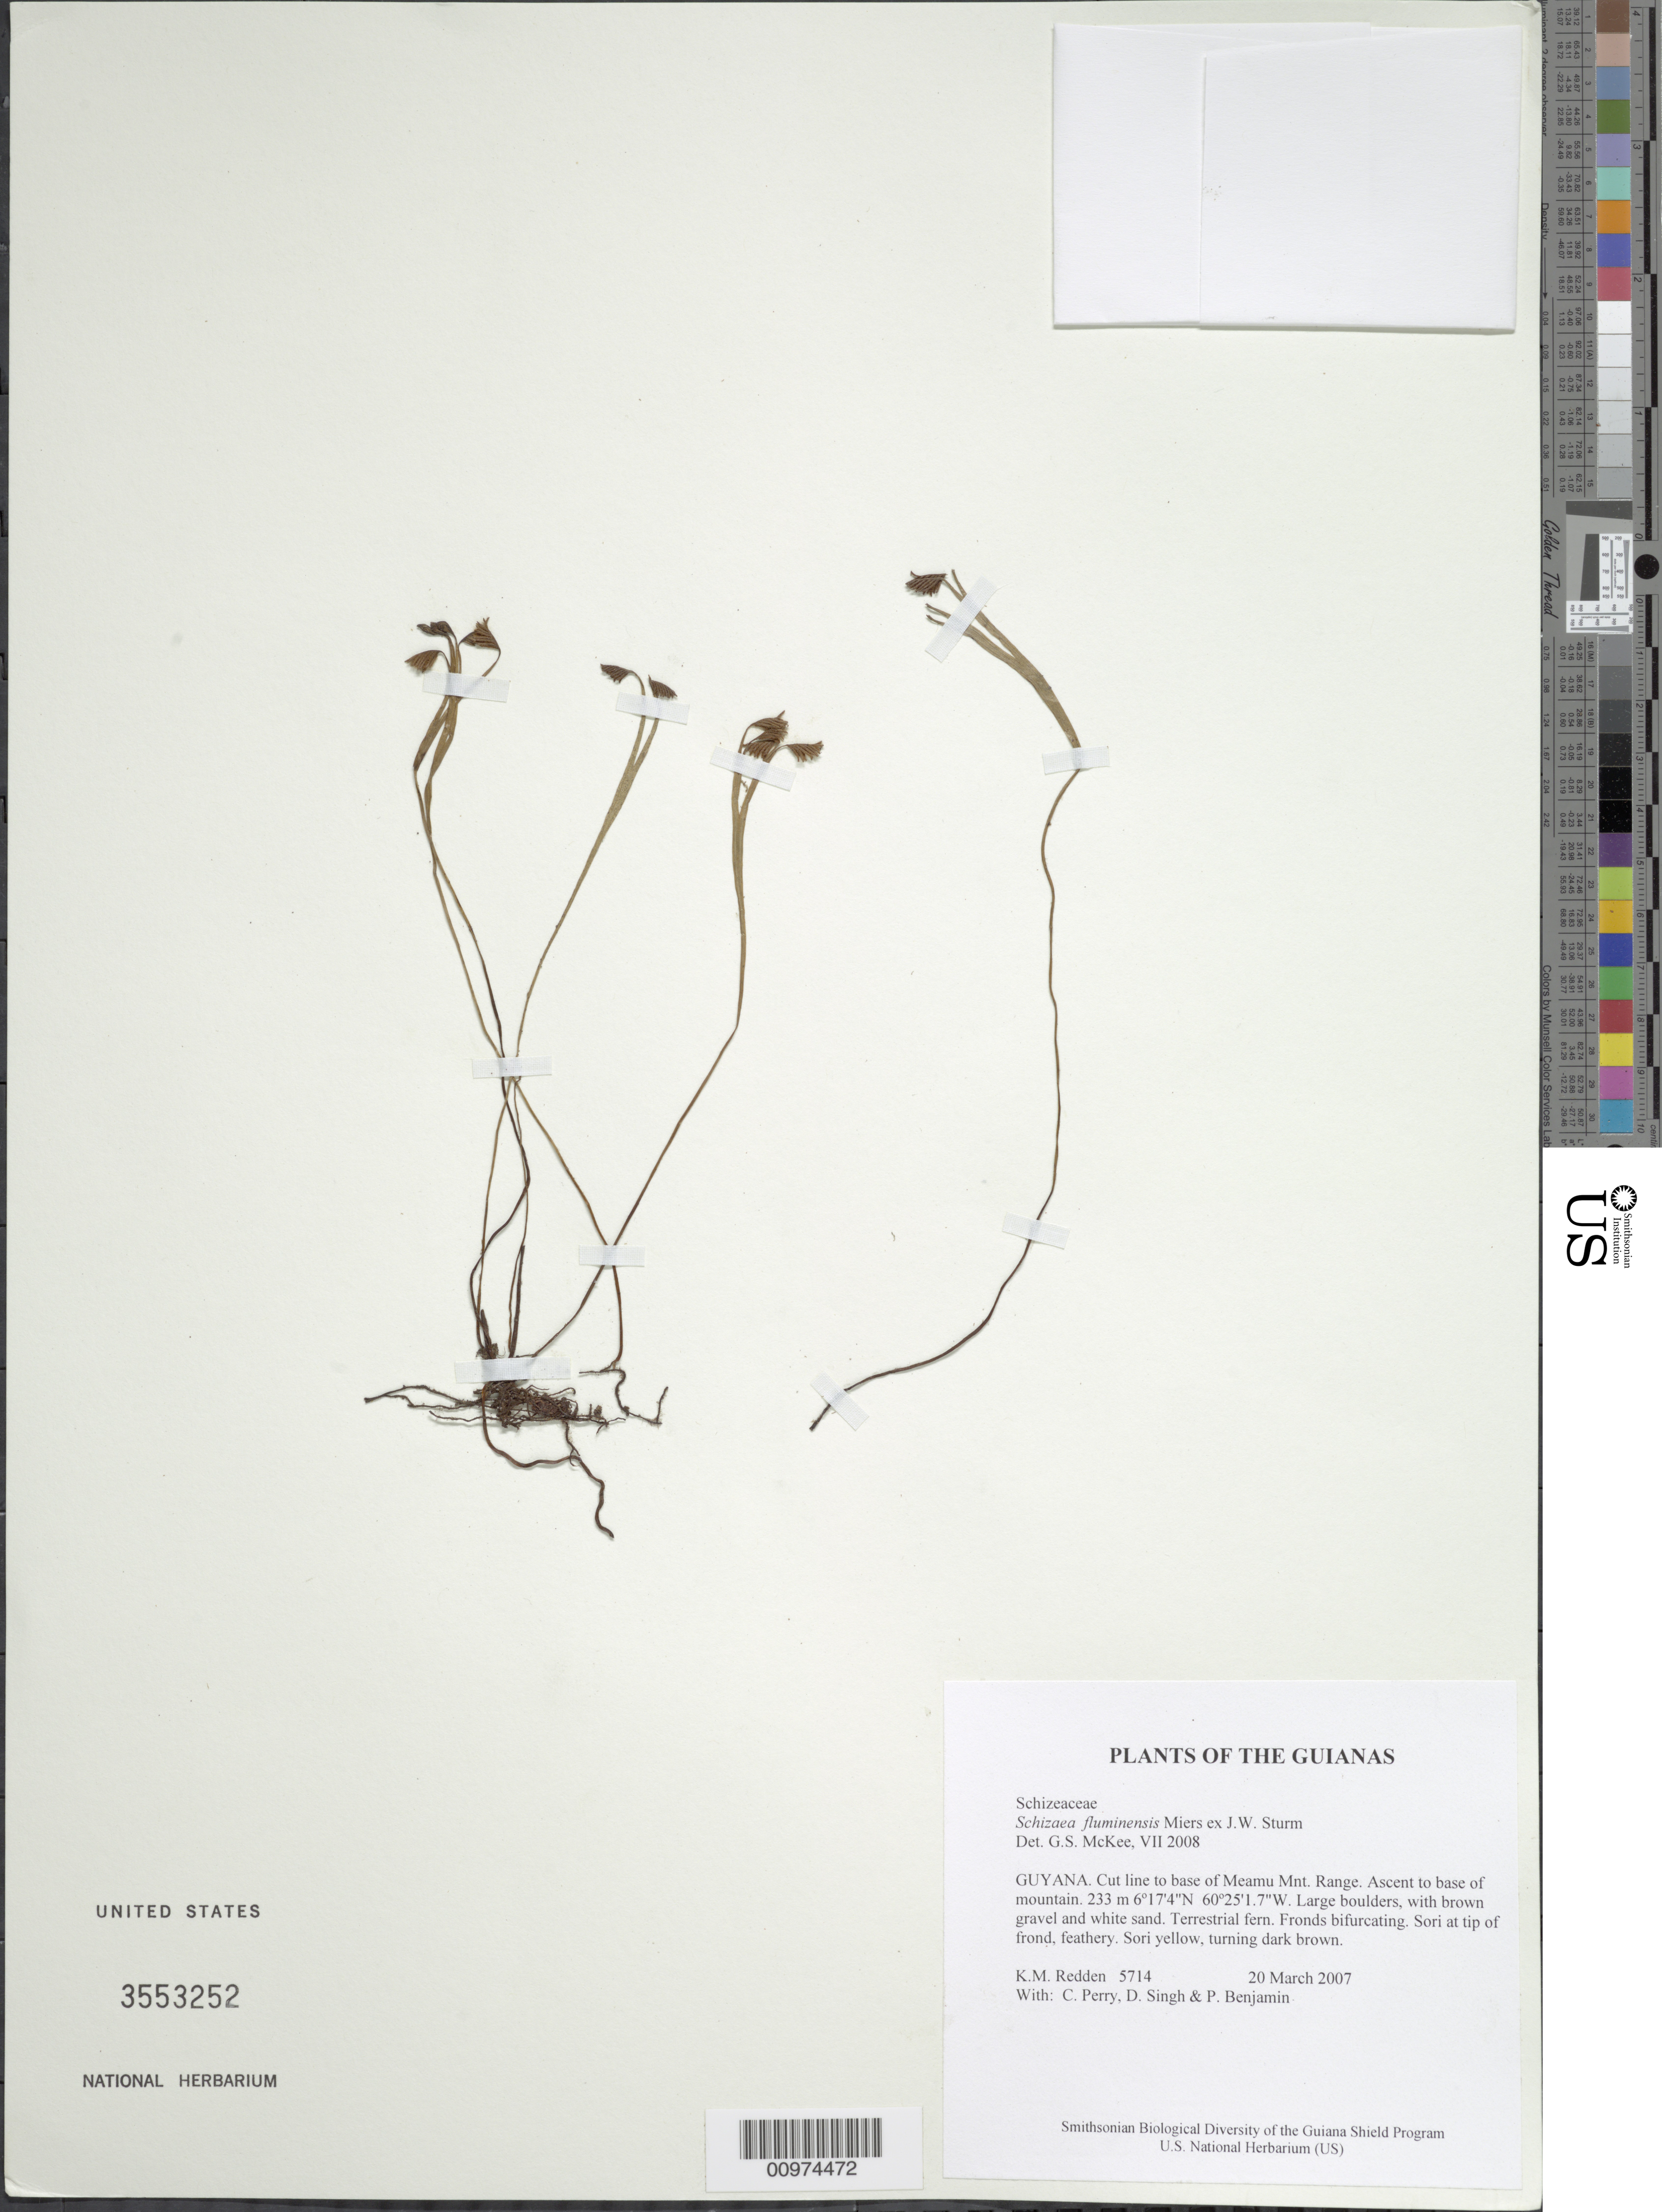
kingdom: Plantae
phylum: Tracheophyta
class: Polypodiopsida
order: Schizaeales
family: Schizaeaceae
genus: Schizaea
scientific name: Schizaea fluminensis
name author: Miers ex J.W. Sturm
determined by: McKee, G. S., (US), NMNH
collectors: K. M. Redden, C. Perry, D. Singh & P. Benjamin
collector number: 5714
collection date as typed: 20 March 2007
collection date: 2007-03-20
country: Guyana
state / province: Cuyuni-Mazaruni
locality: Cut line to base of Meamu Mnt. Range. Ascent to base of mountain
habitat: Large boulders, with brown gravel and white sand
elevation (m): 233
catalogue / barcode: US 3553252